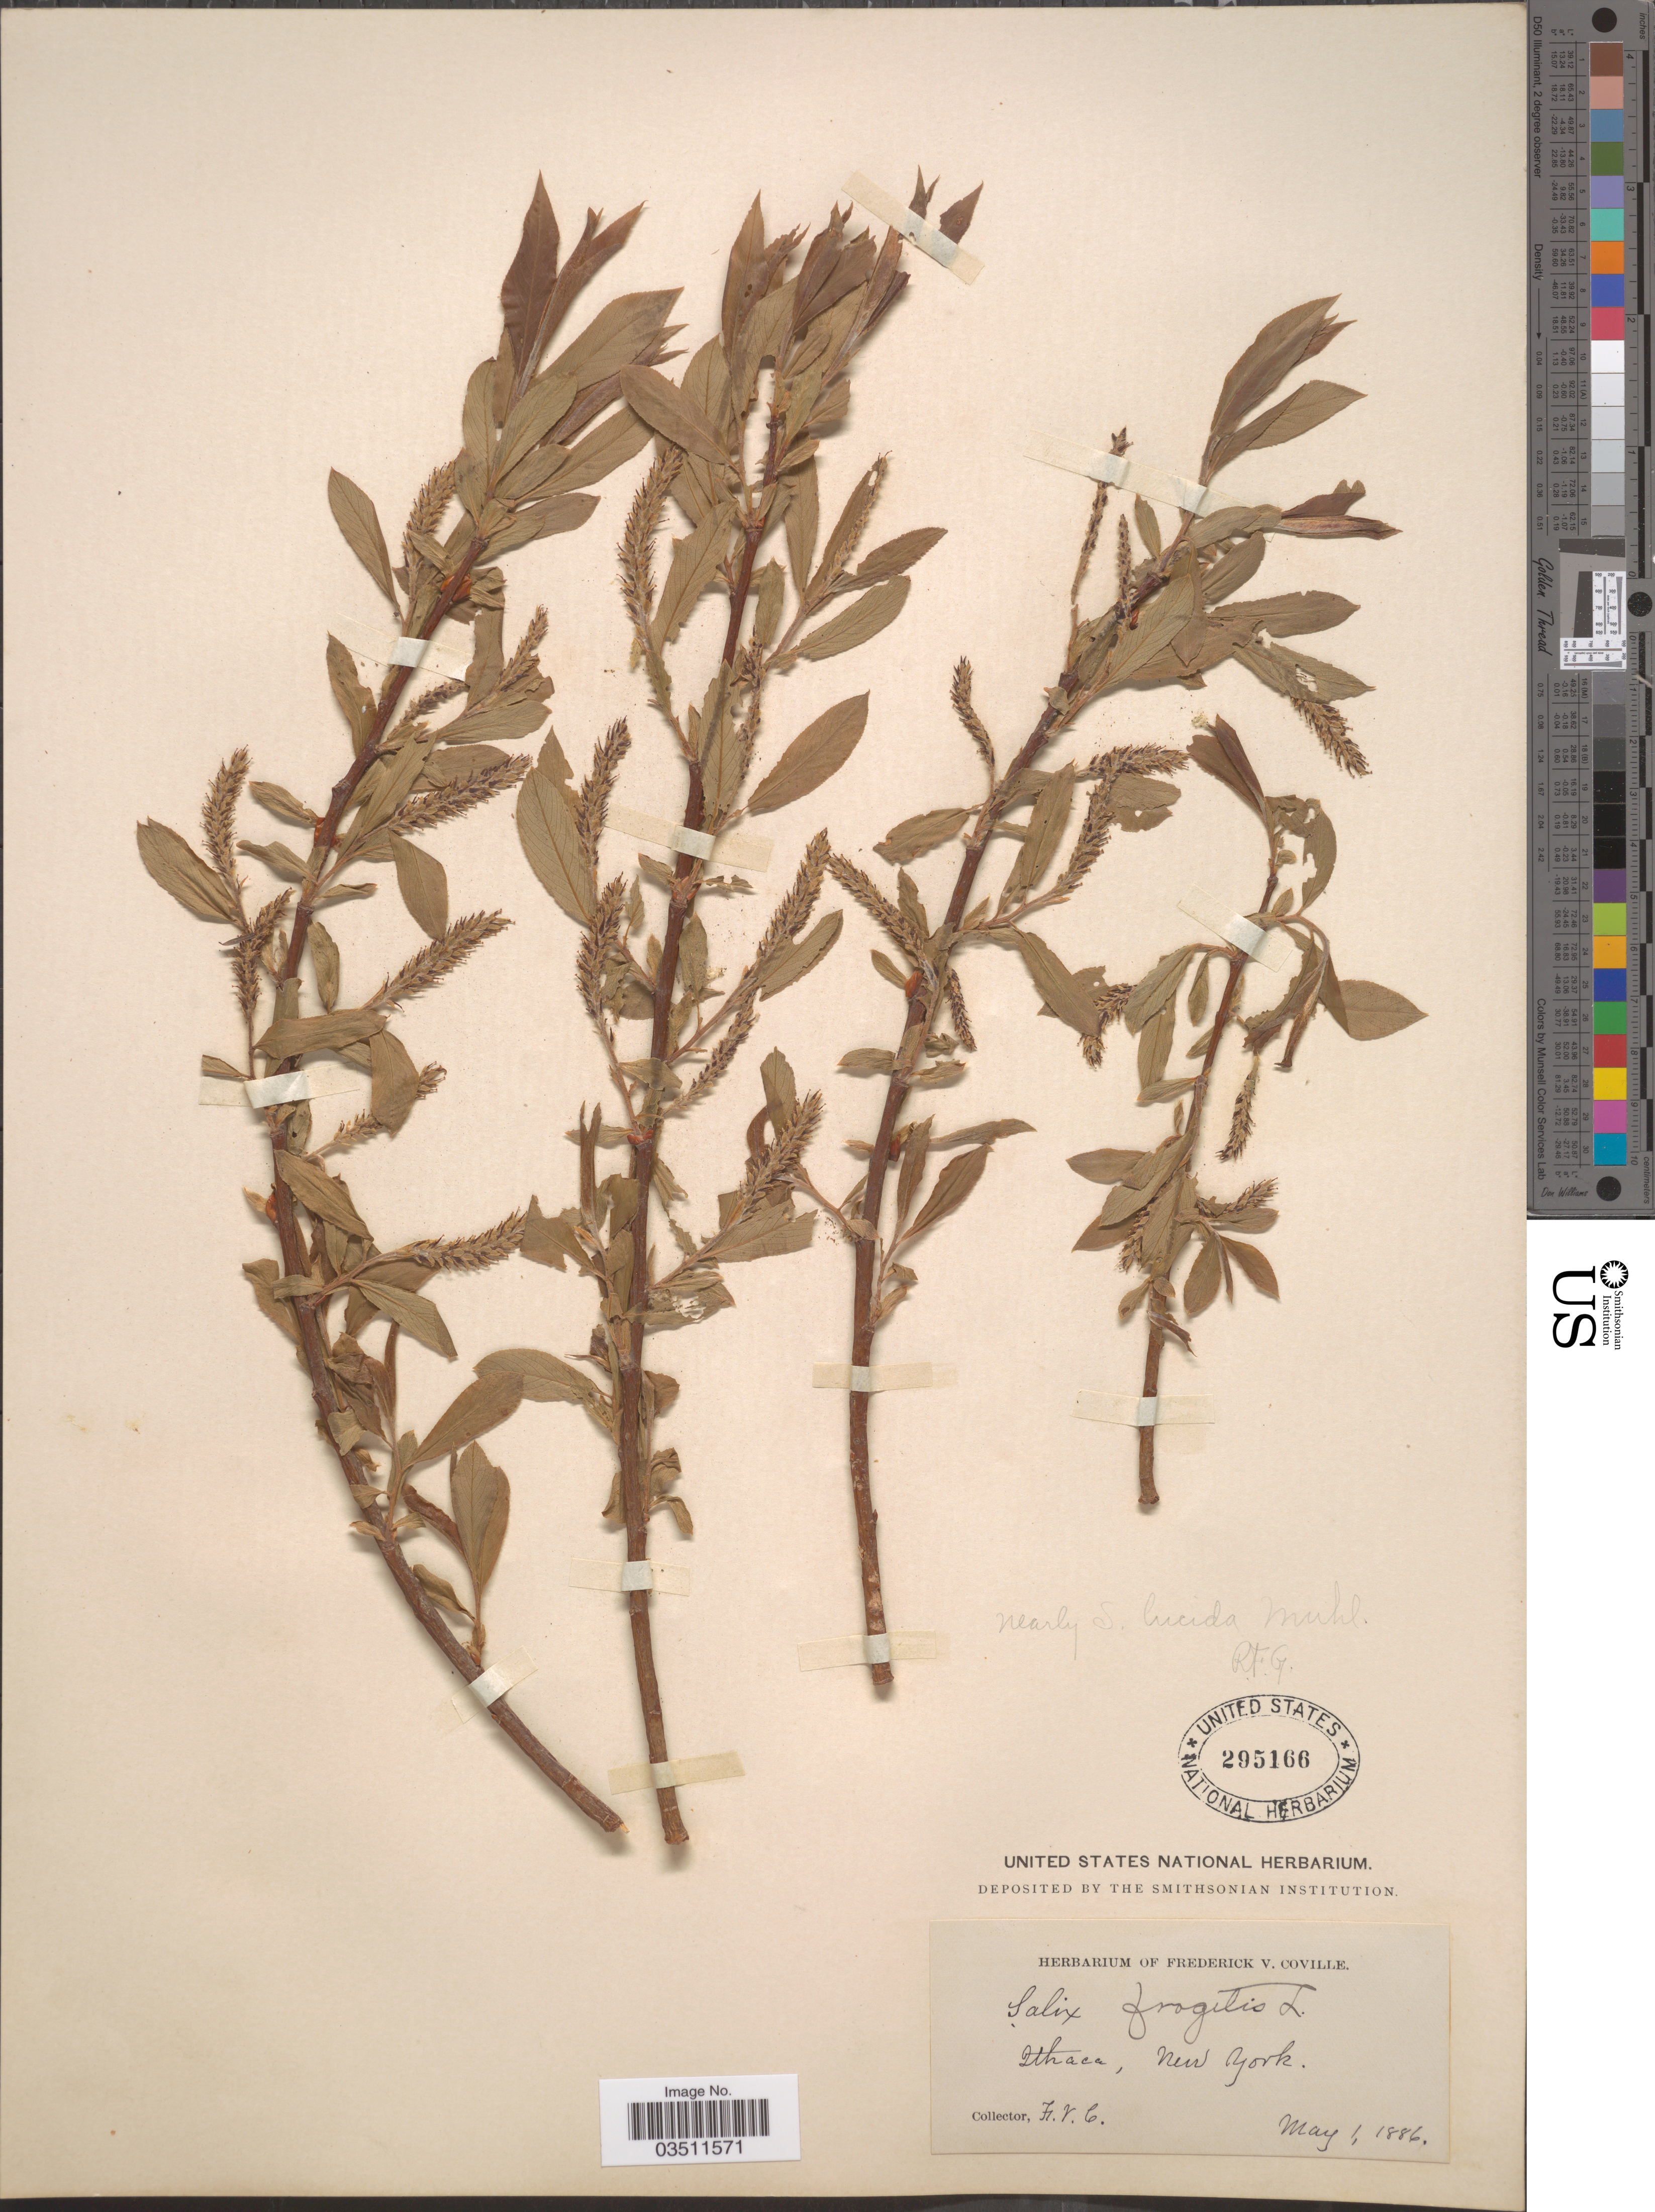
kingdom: Plantae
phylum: Tracheophyta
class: Magnoliopsida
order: Malpighiales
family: Salicaceae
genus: Salix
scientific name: Salix lucida x S. fragilis L.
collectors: F. V. Coville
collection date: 1886-05-01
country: United States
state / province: New York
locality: Ithaca.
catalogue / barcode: US 295166